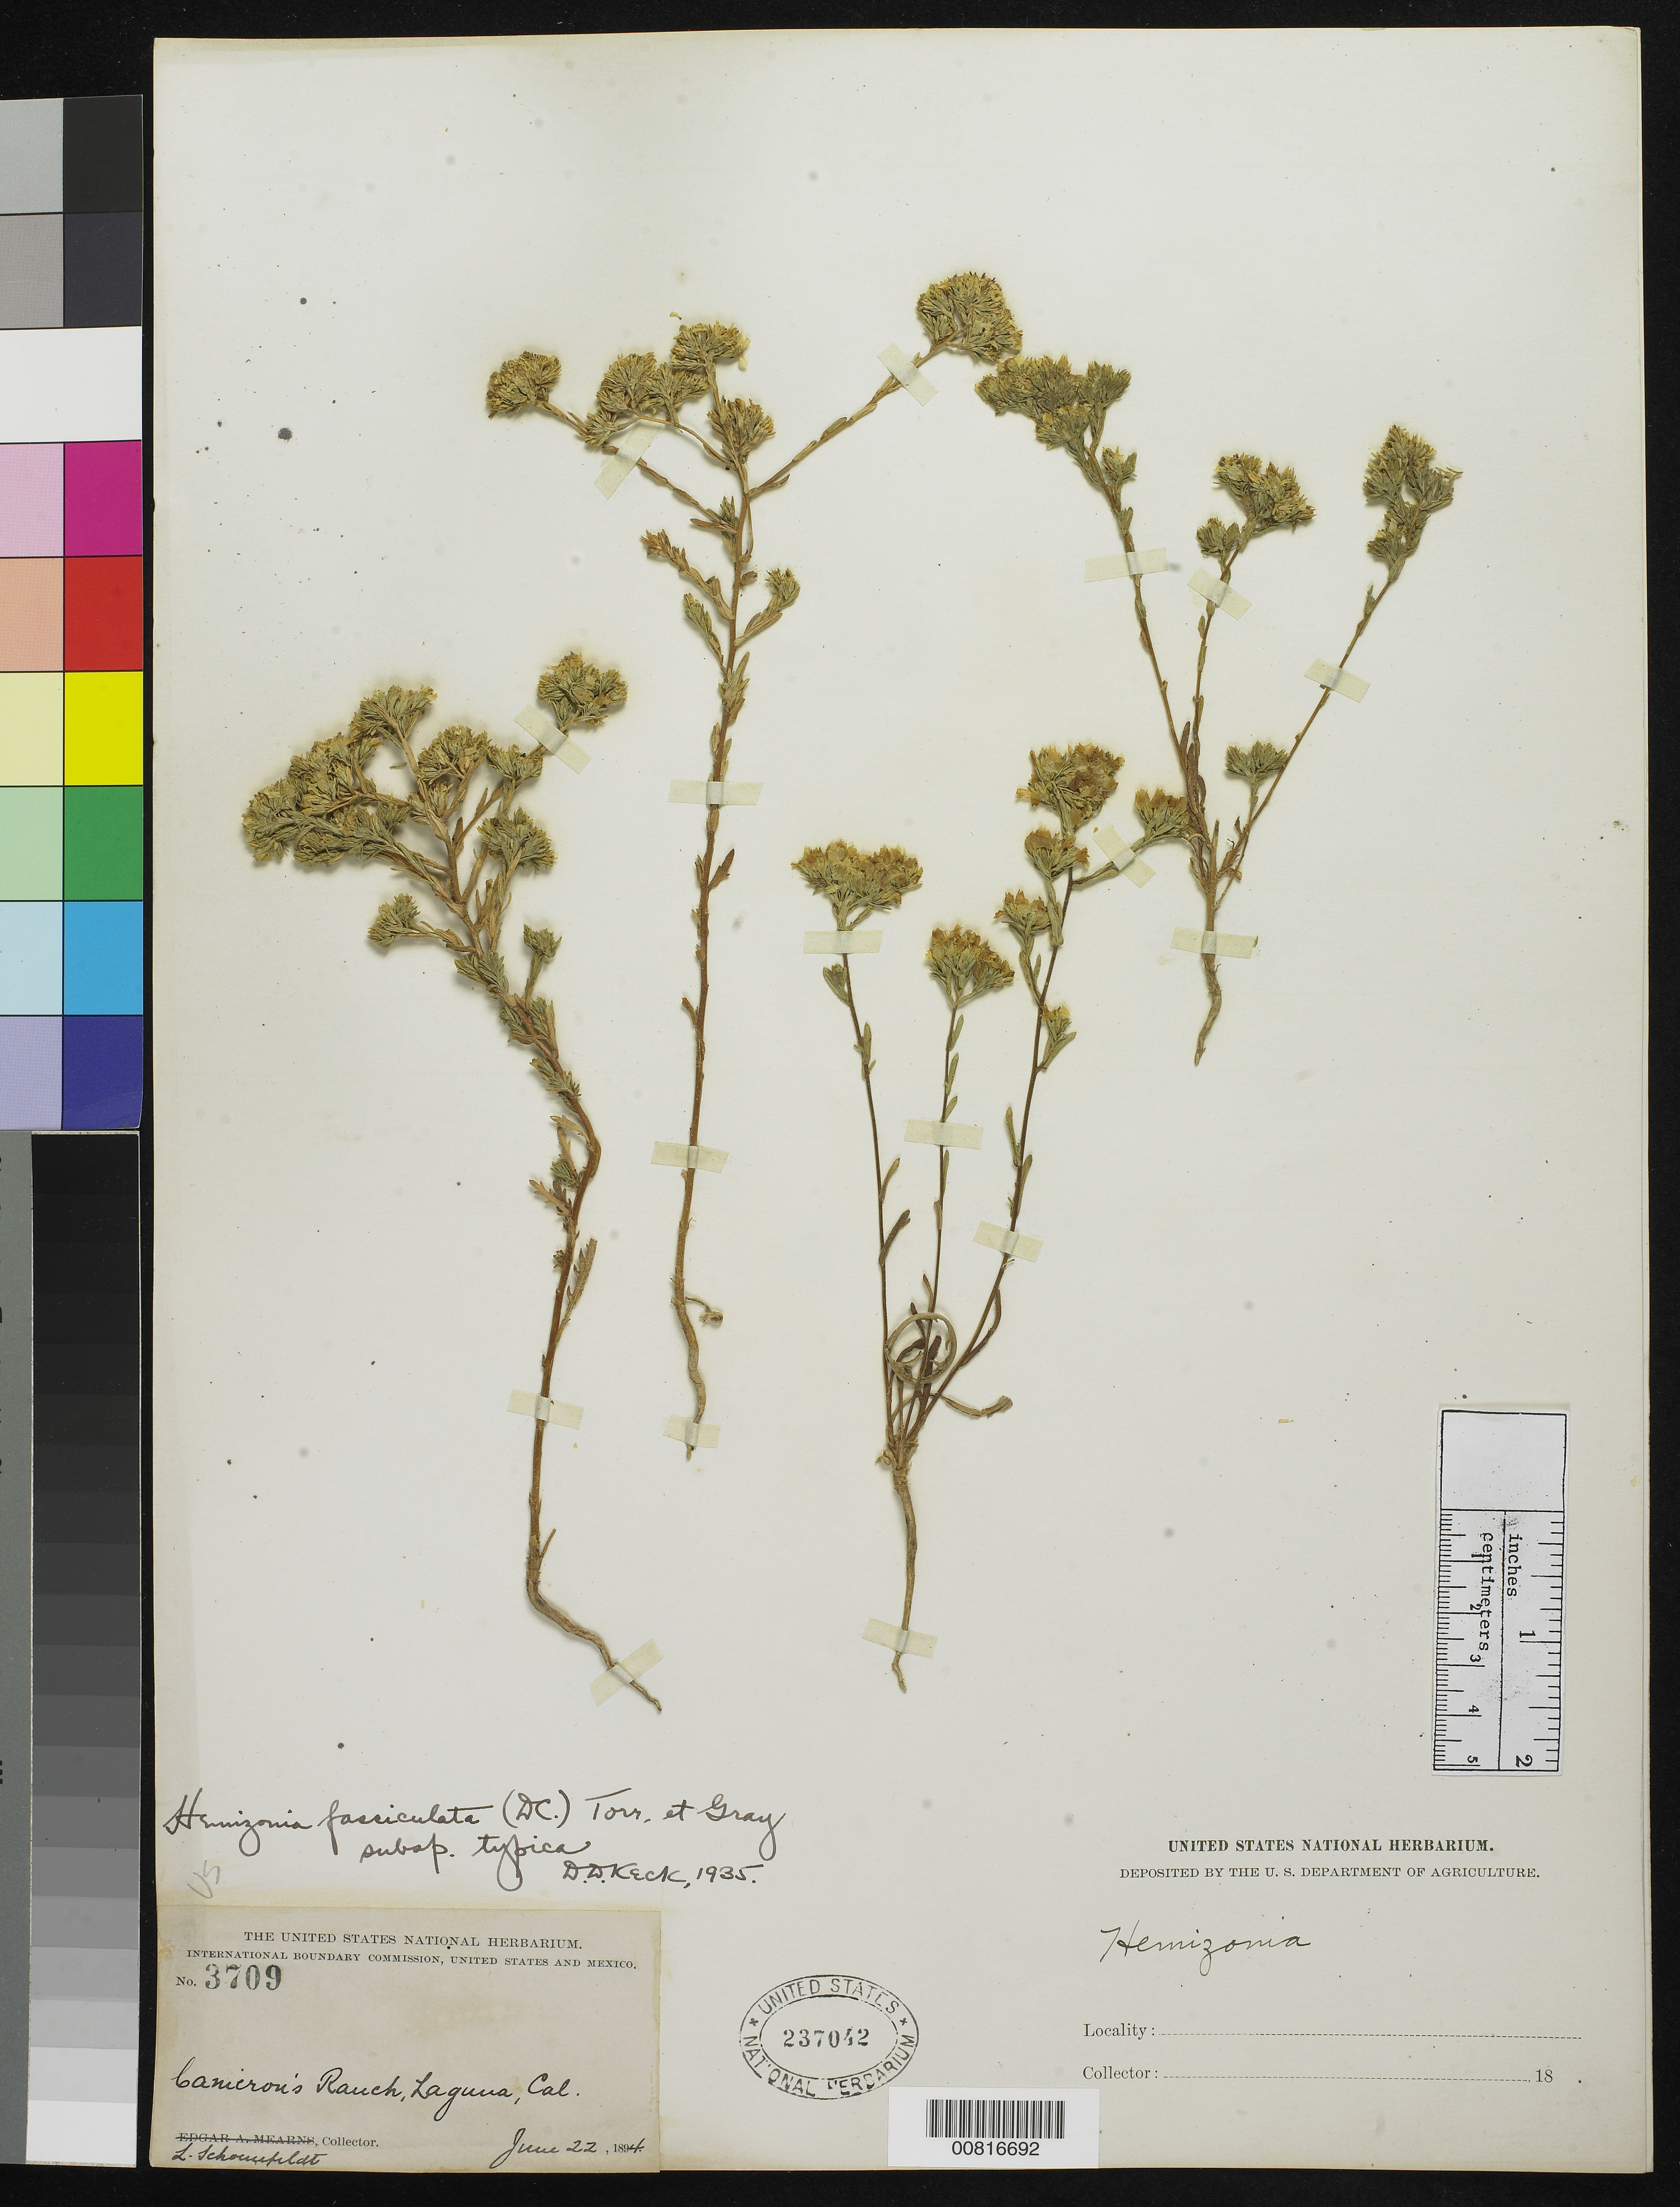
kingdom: Plantae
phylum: Tracheophyta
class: Magnoliopsida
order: Asterales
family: Asteraceae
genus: Deinandra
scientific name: Deinandra fasciculata subsp. fasciculata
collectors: L. Schoenfeldt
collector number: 3709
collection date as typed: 22 Jun 1894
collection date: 1894-06-22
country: United States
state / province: California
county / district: Orange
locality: Canicron's Ranch, Laguna, California.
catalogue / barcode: US 237042